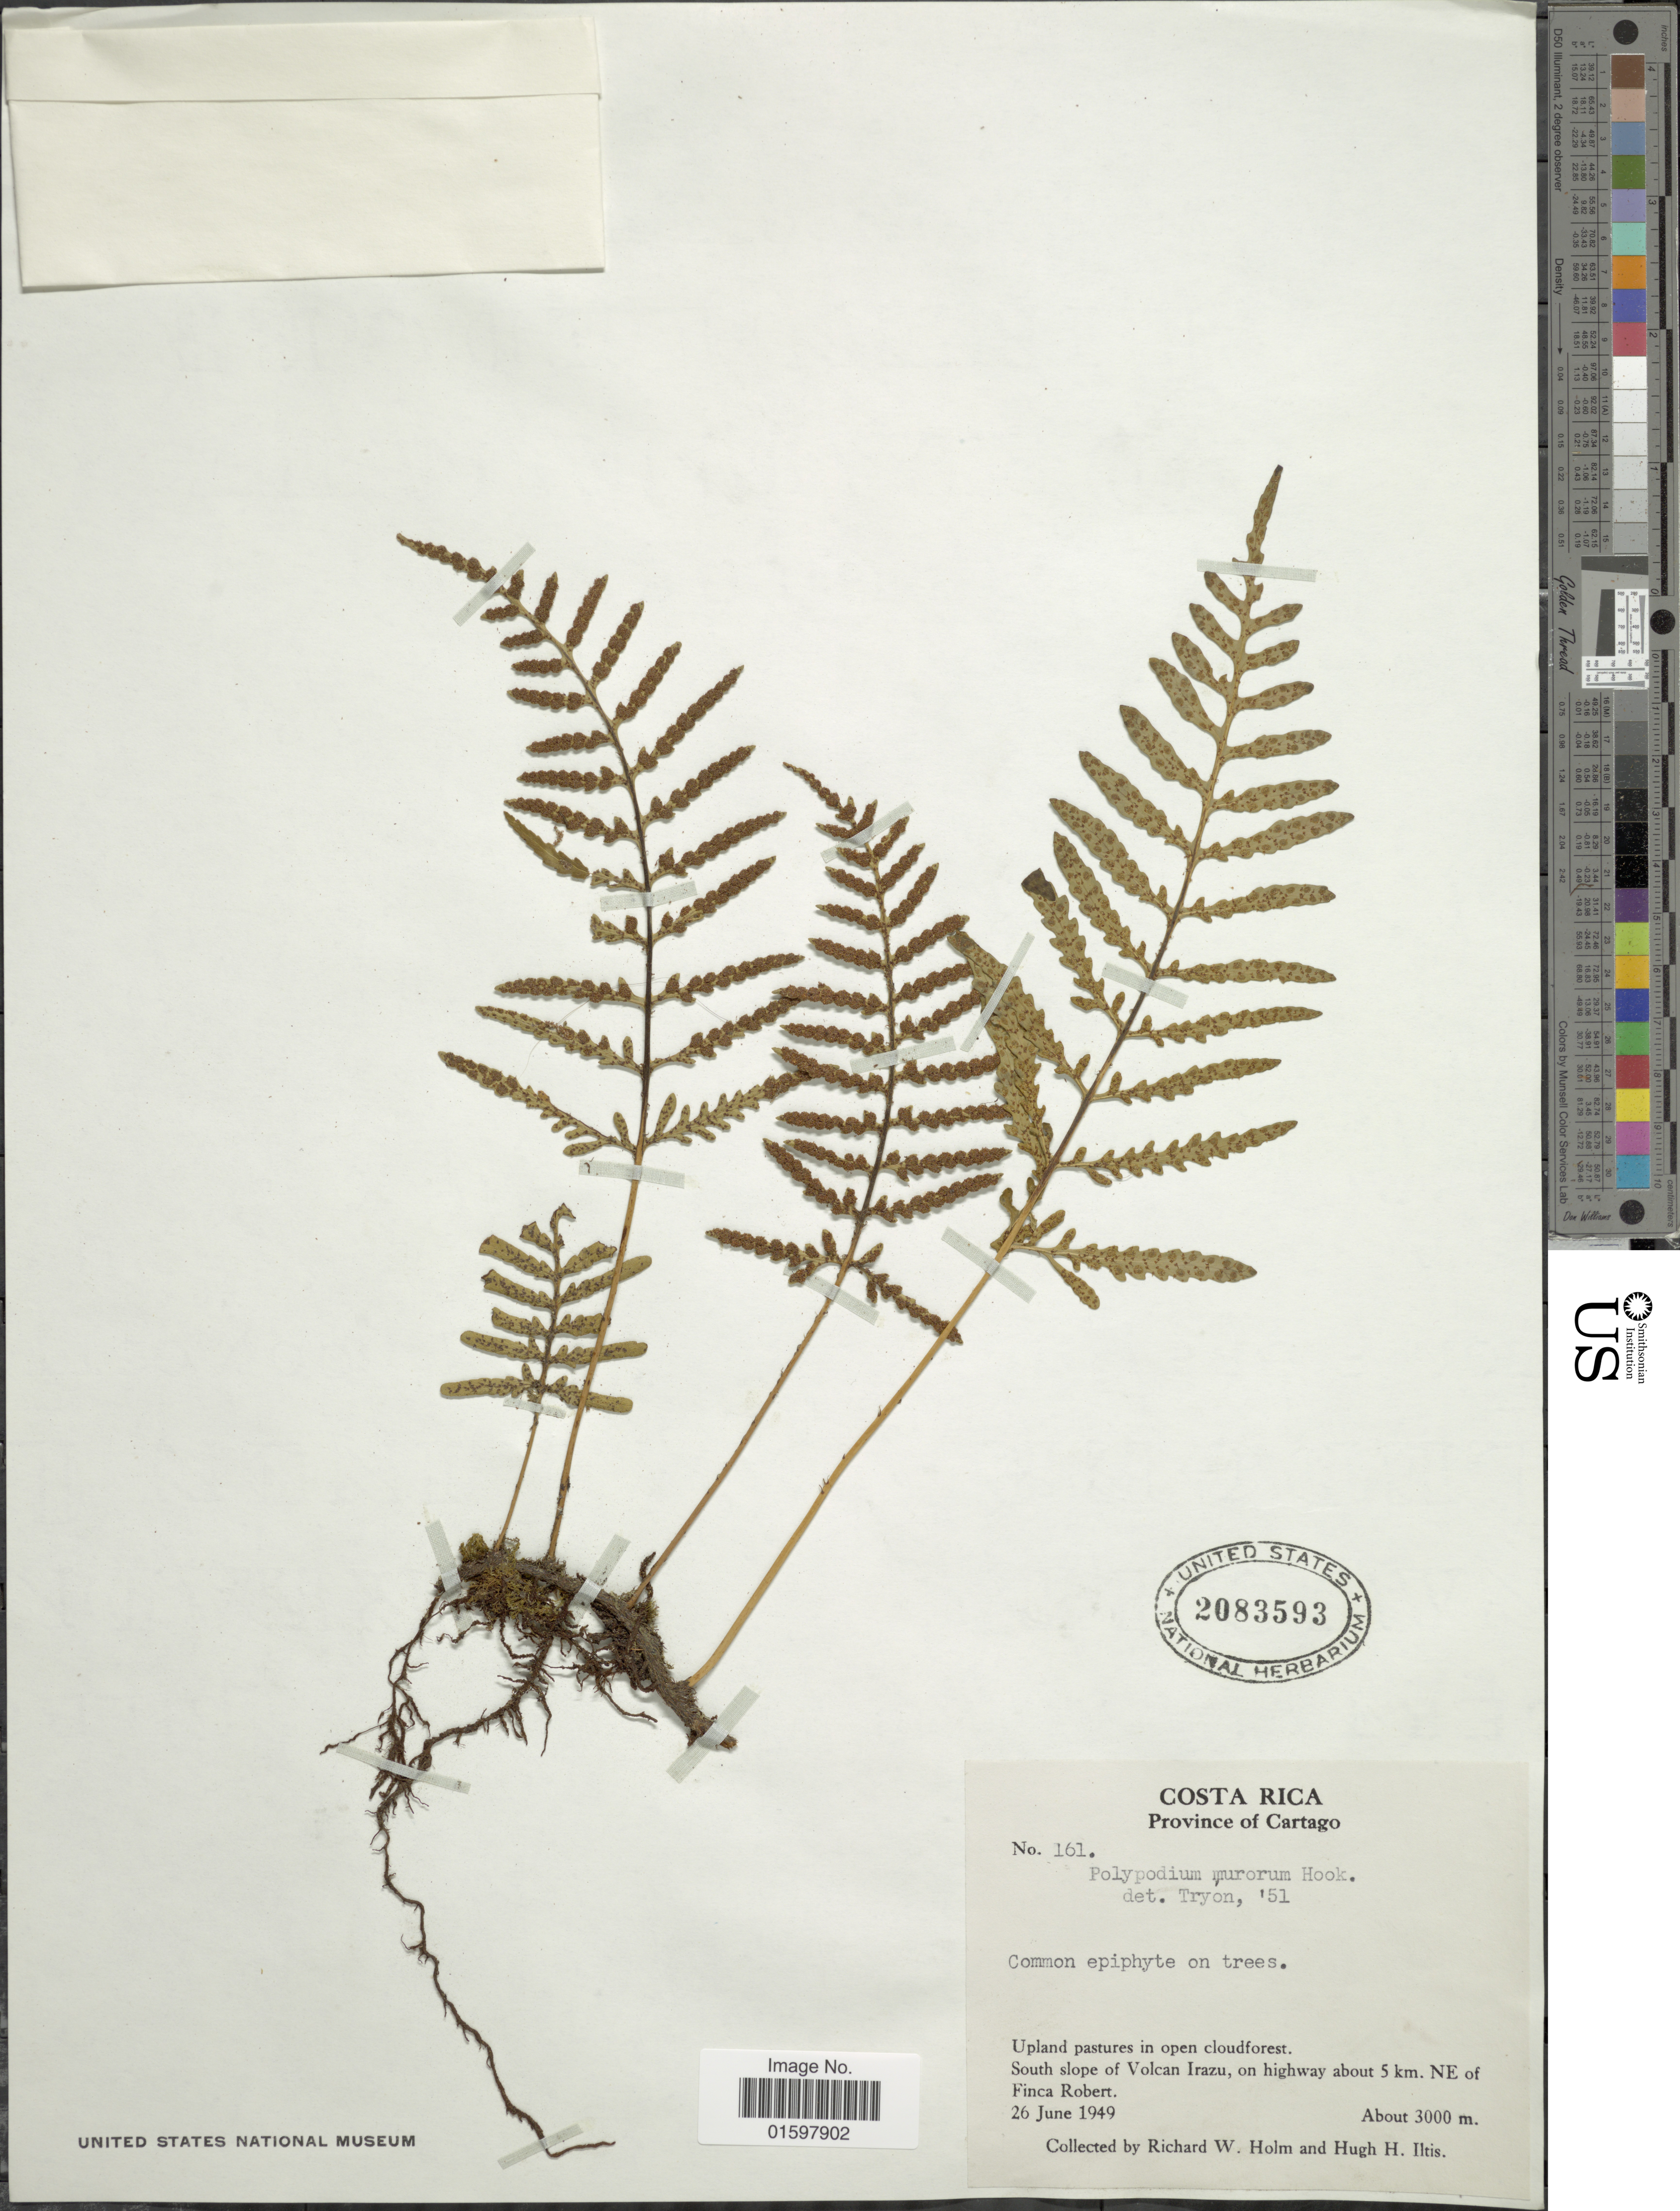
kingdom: Plantae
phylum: Tracheophyta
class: Polypodiopsida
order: Polypodiales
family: Polypodiaceae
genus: Pleopeltis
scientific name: Pleopeltis murorum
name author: (Hook.) A.R. Sm. & Tejero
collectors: R. W. Holm & H. H. Iltis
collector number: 161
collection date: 1949-06-26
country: Costa Rica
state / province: Cartago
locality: South slope of Volcan Irazu, on highway about 5 km. NE of Finca Robert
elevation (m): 3000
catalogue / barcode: US 2083593